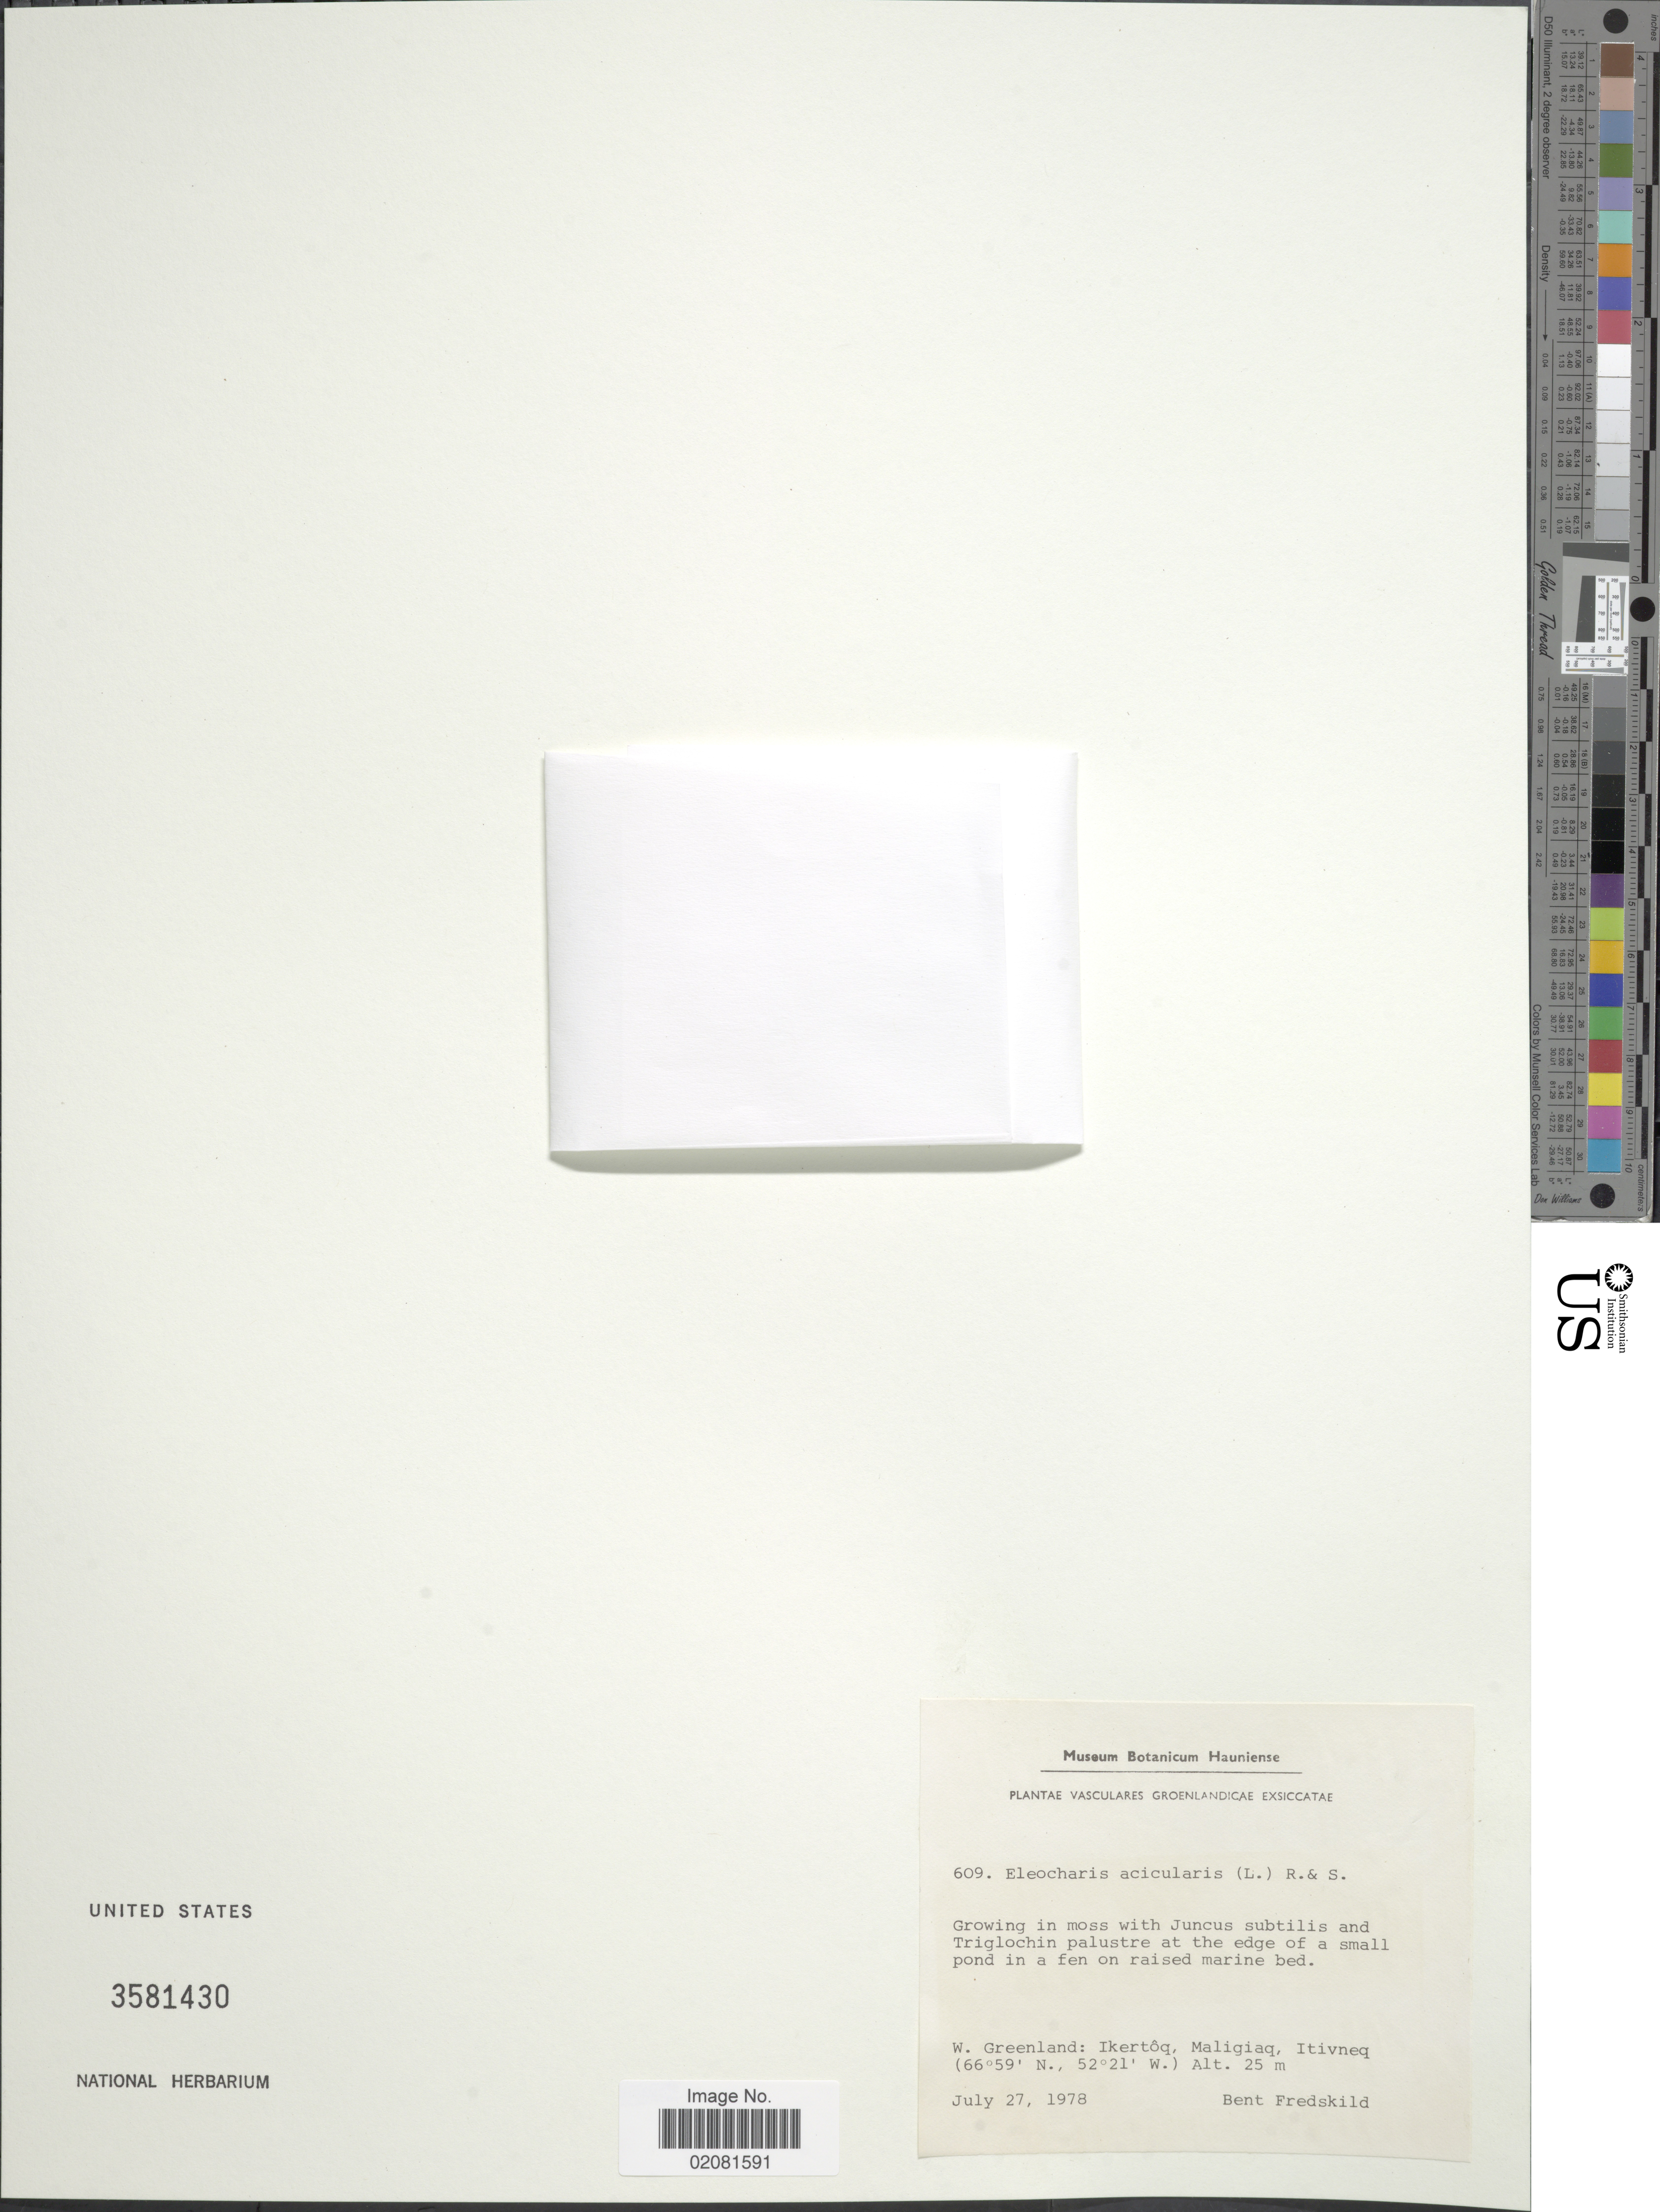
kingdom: Plantae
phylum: Tracheophyta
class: Liliopsida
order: Poales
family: Cyperaceae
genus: Eleocharis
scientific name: Eleocharis acicularis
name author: (L.) Roem. & Schult.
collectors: B. Fredskild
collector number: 609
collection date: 1978-07-27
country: Greenland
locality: W. Greenland: Ikertôq, Maligiaq, Itivneq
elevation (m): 25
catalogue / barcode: US 3581430